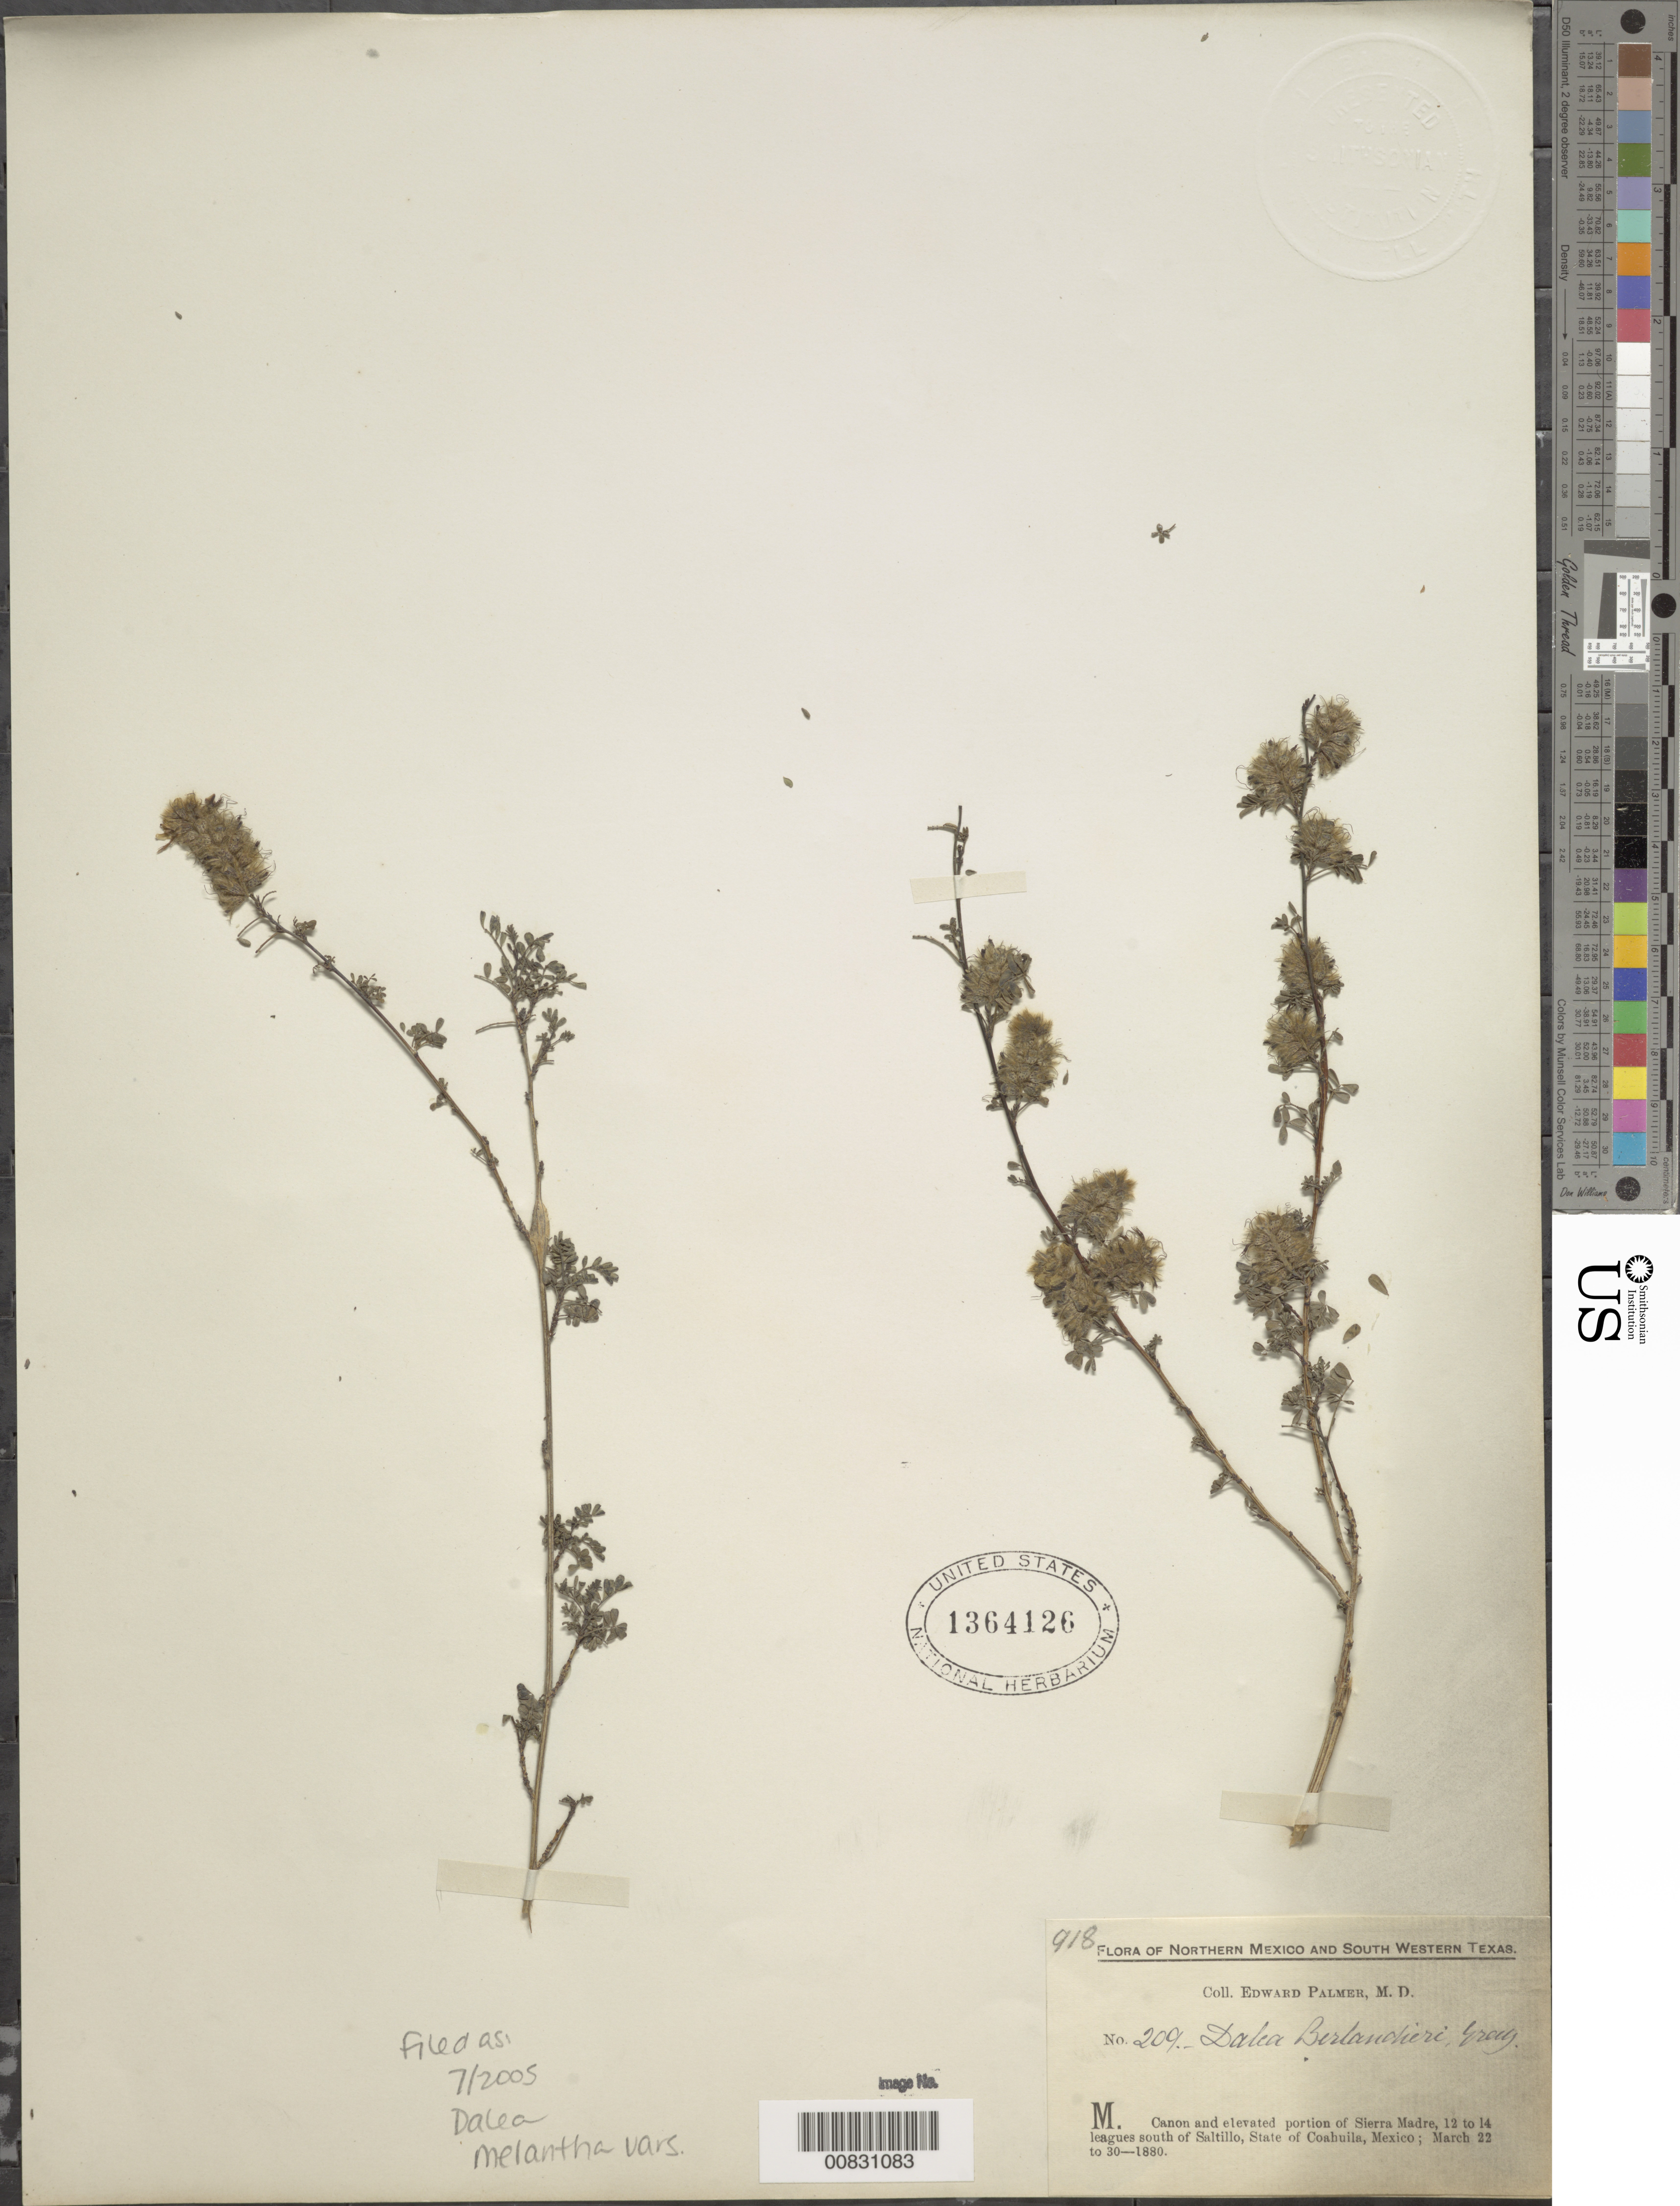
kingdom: Plantae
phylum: Tracheophyta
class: Magnoliopsida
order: Fabales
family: Fabaceae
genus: Dalea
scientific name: Dalea melantha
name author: S. Schauer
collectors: E. Palmer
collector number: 209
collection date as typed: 22 Mar 1880 to 30 Mar 1880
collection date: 1880-03-22/1880-03-30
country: Mexico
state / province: Coahuila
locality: M. Cañon and elevated portion of Sierra Madre, 12 to 14 leagues south of Saltillo, Coahuila.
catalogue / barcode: US 1364126